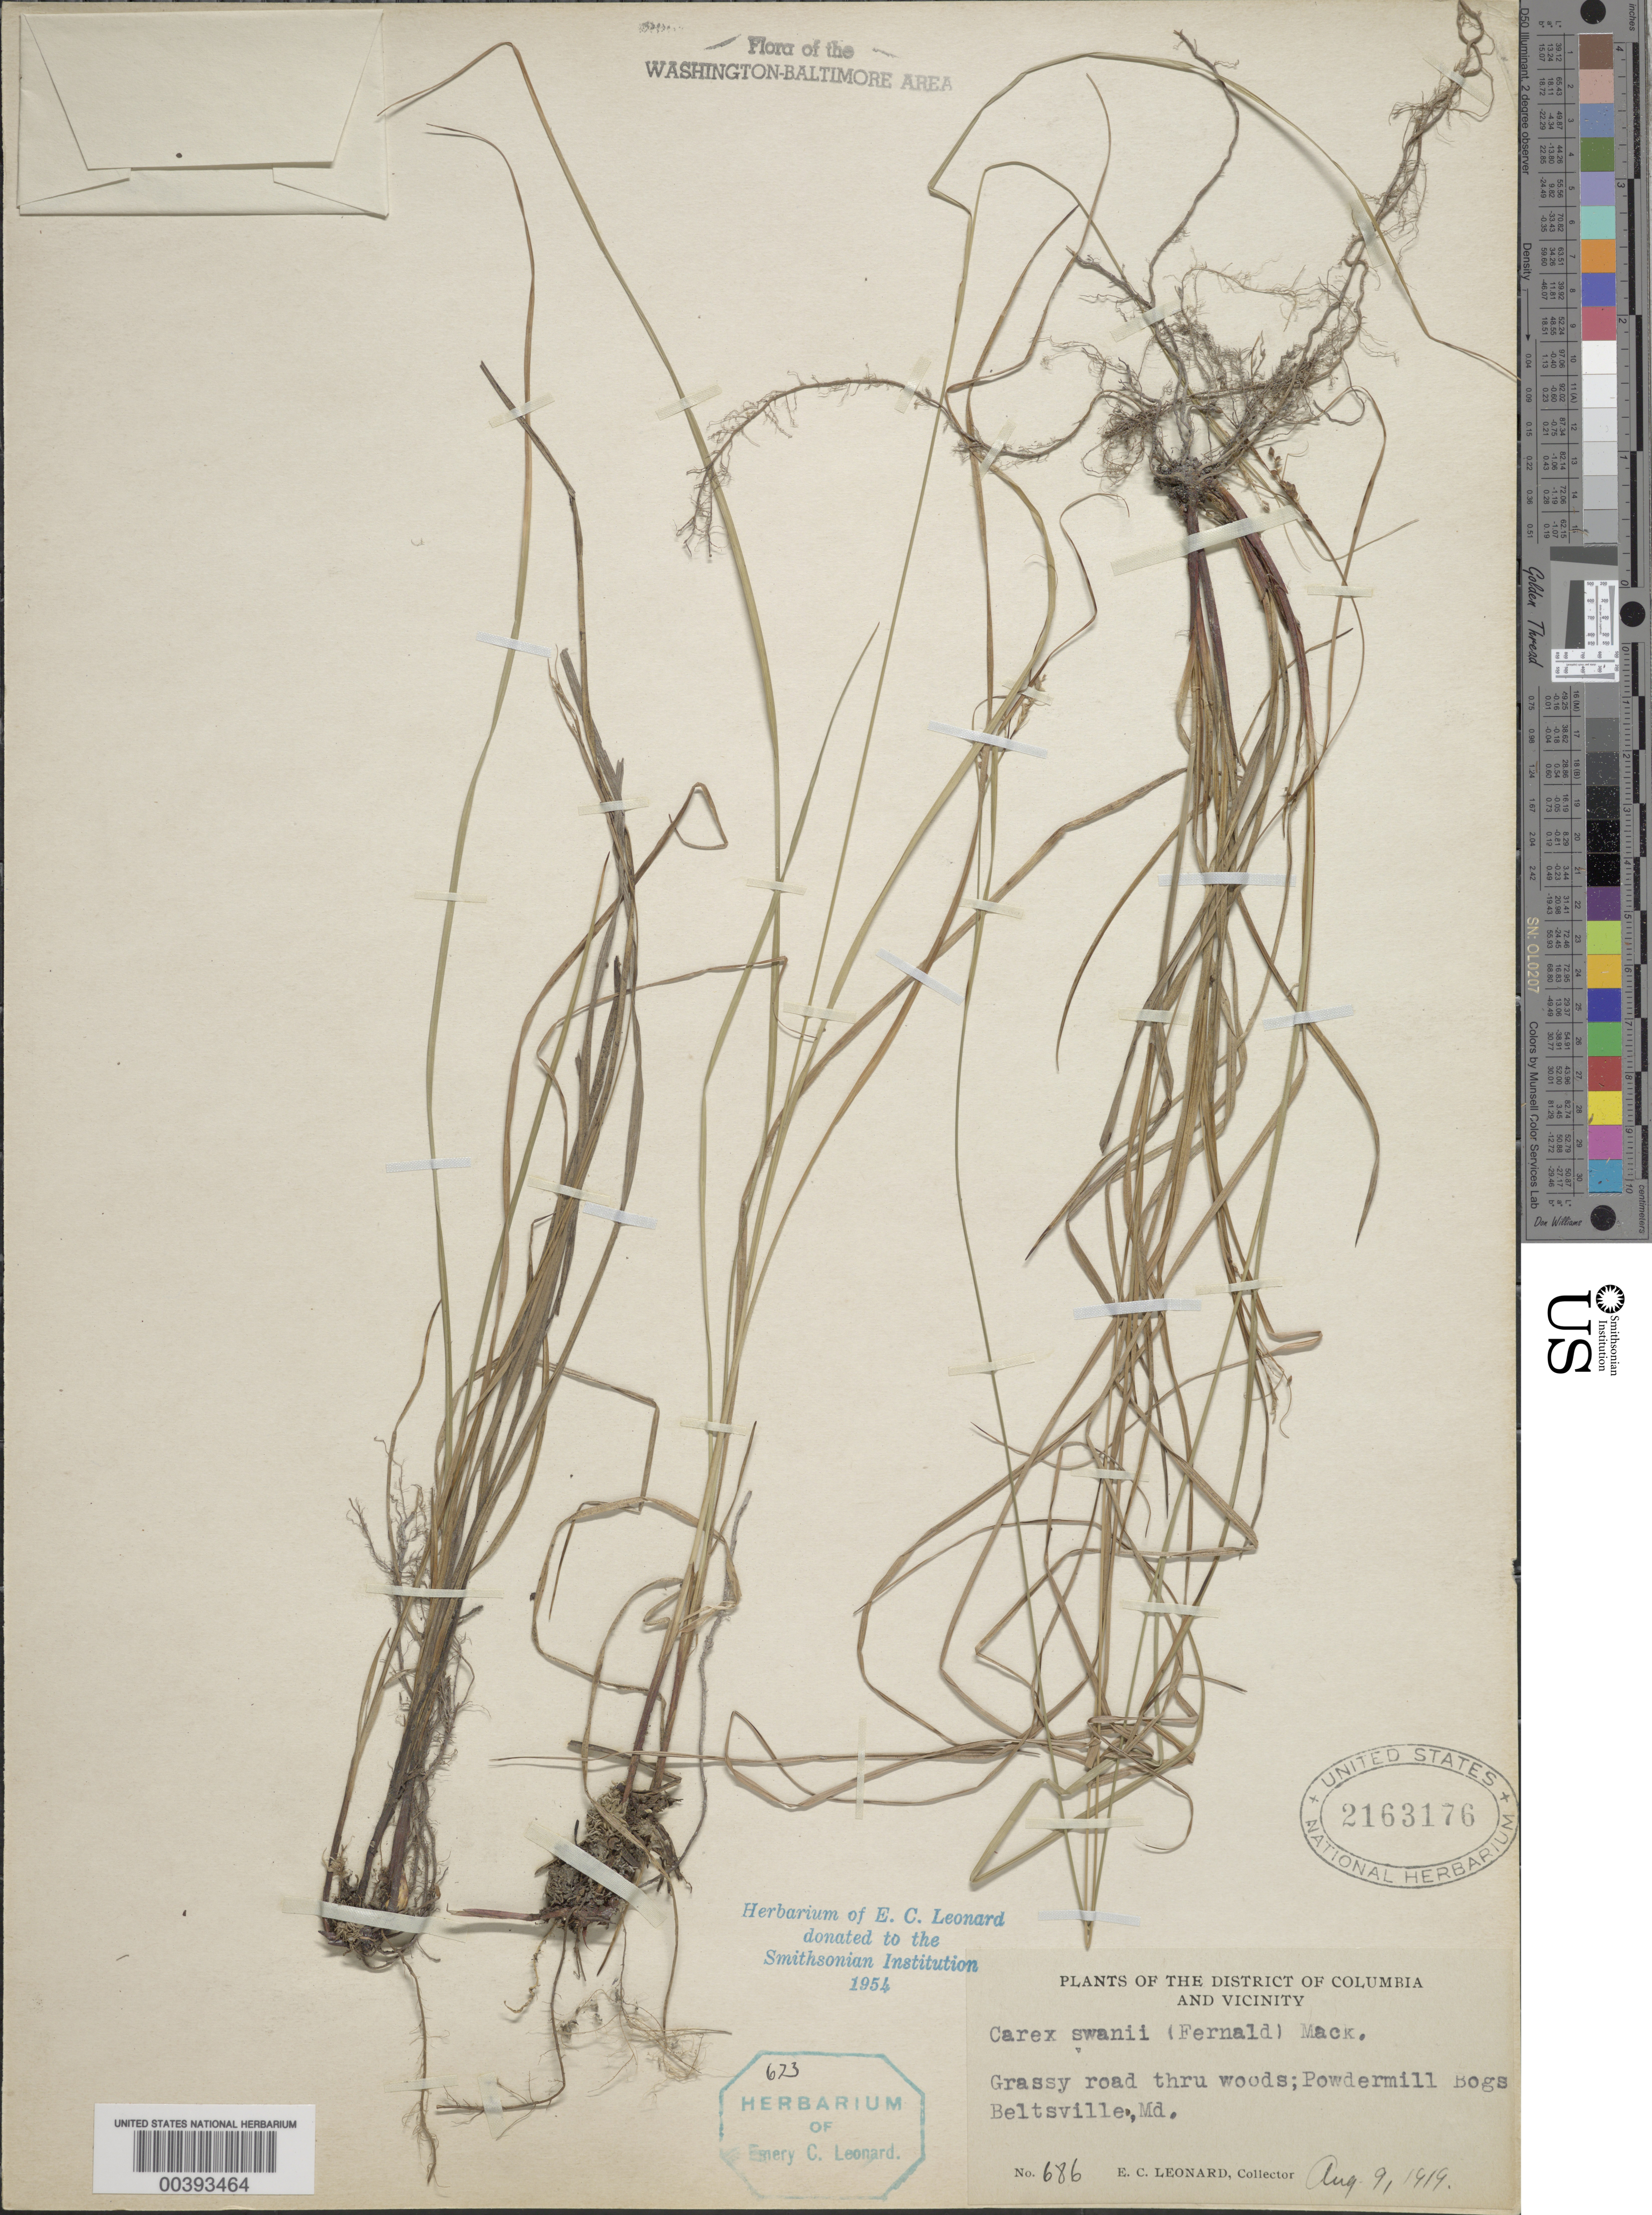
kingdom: Plantae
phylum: Tracheophyta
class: Liliopsida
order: Poales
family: Cyperaceae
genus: Carex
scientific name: Carex swanii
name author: (Fernald) Mack.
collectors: E. C. Leonard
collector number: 686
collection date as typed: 09 Aug 1919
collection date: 1919-08-09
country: United States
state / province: Maryland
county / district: Prince George's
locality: Powder Mill Bogs, west of Beltsville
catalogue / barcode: US 2163176